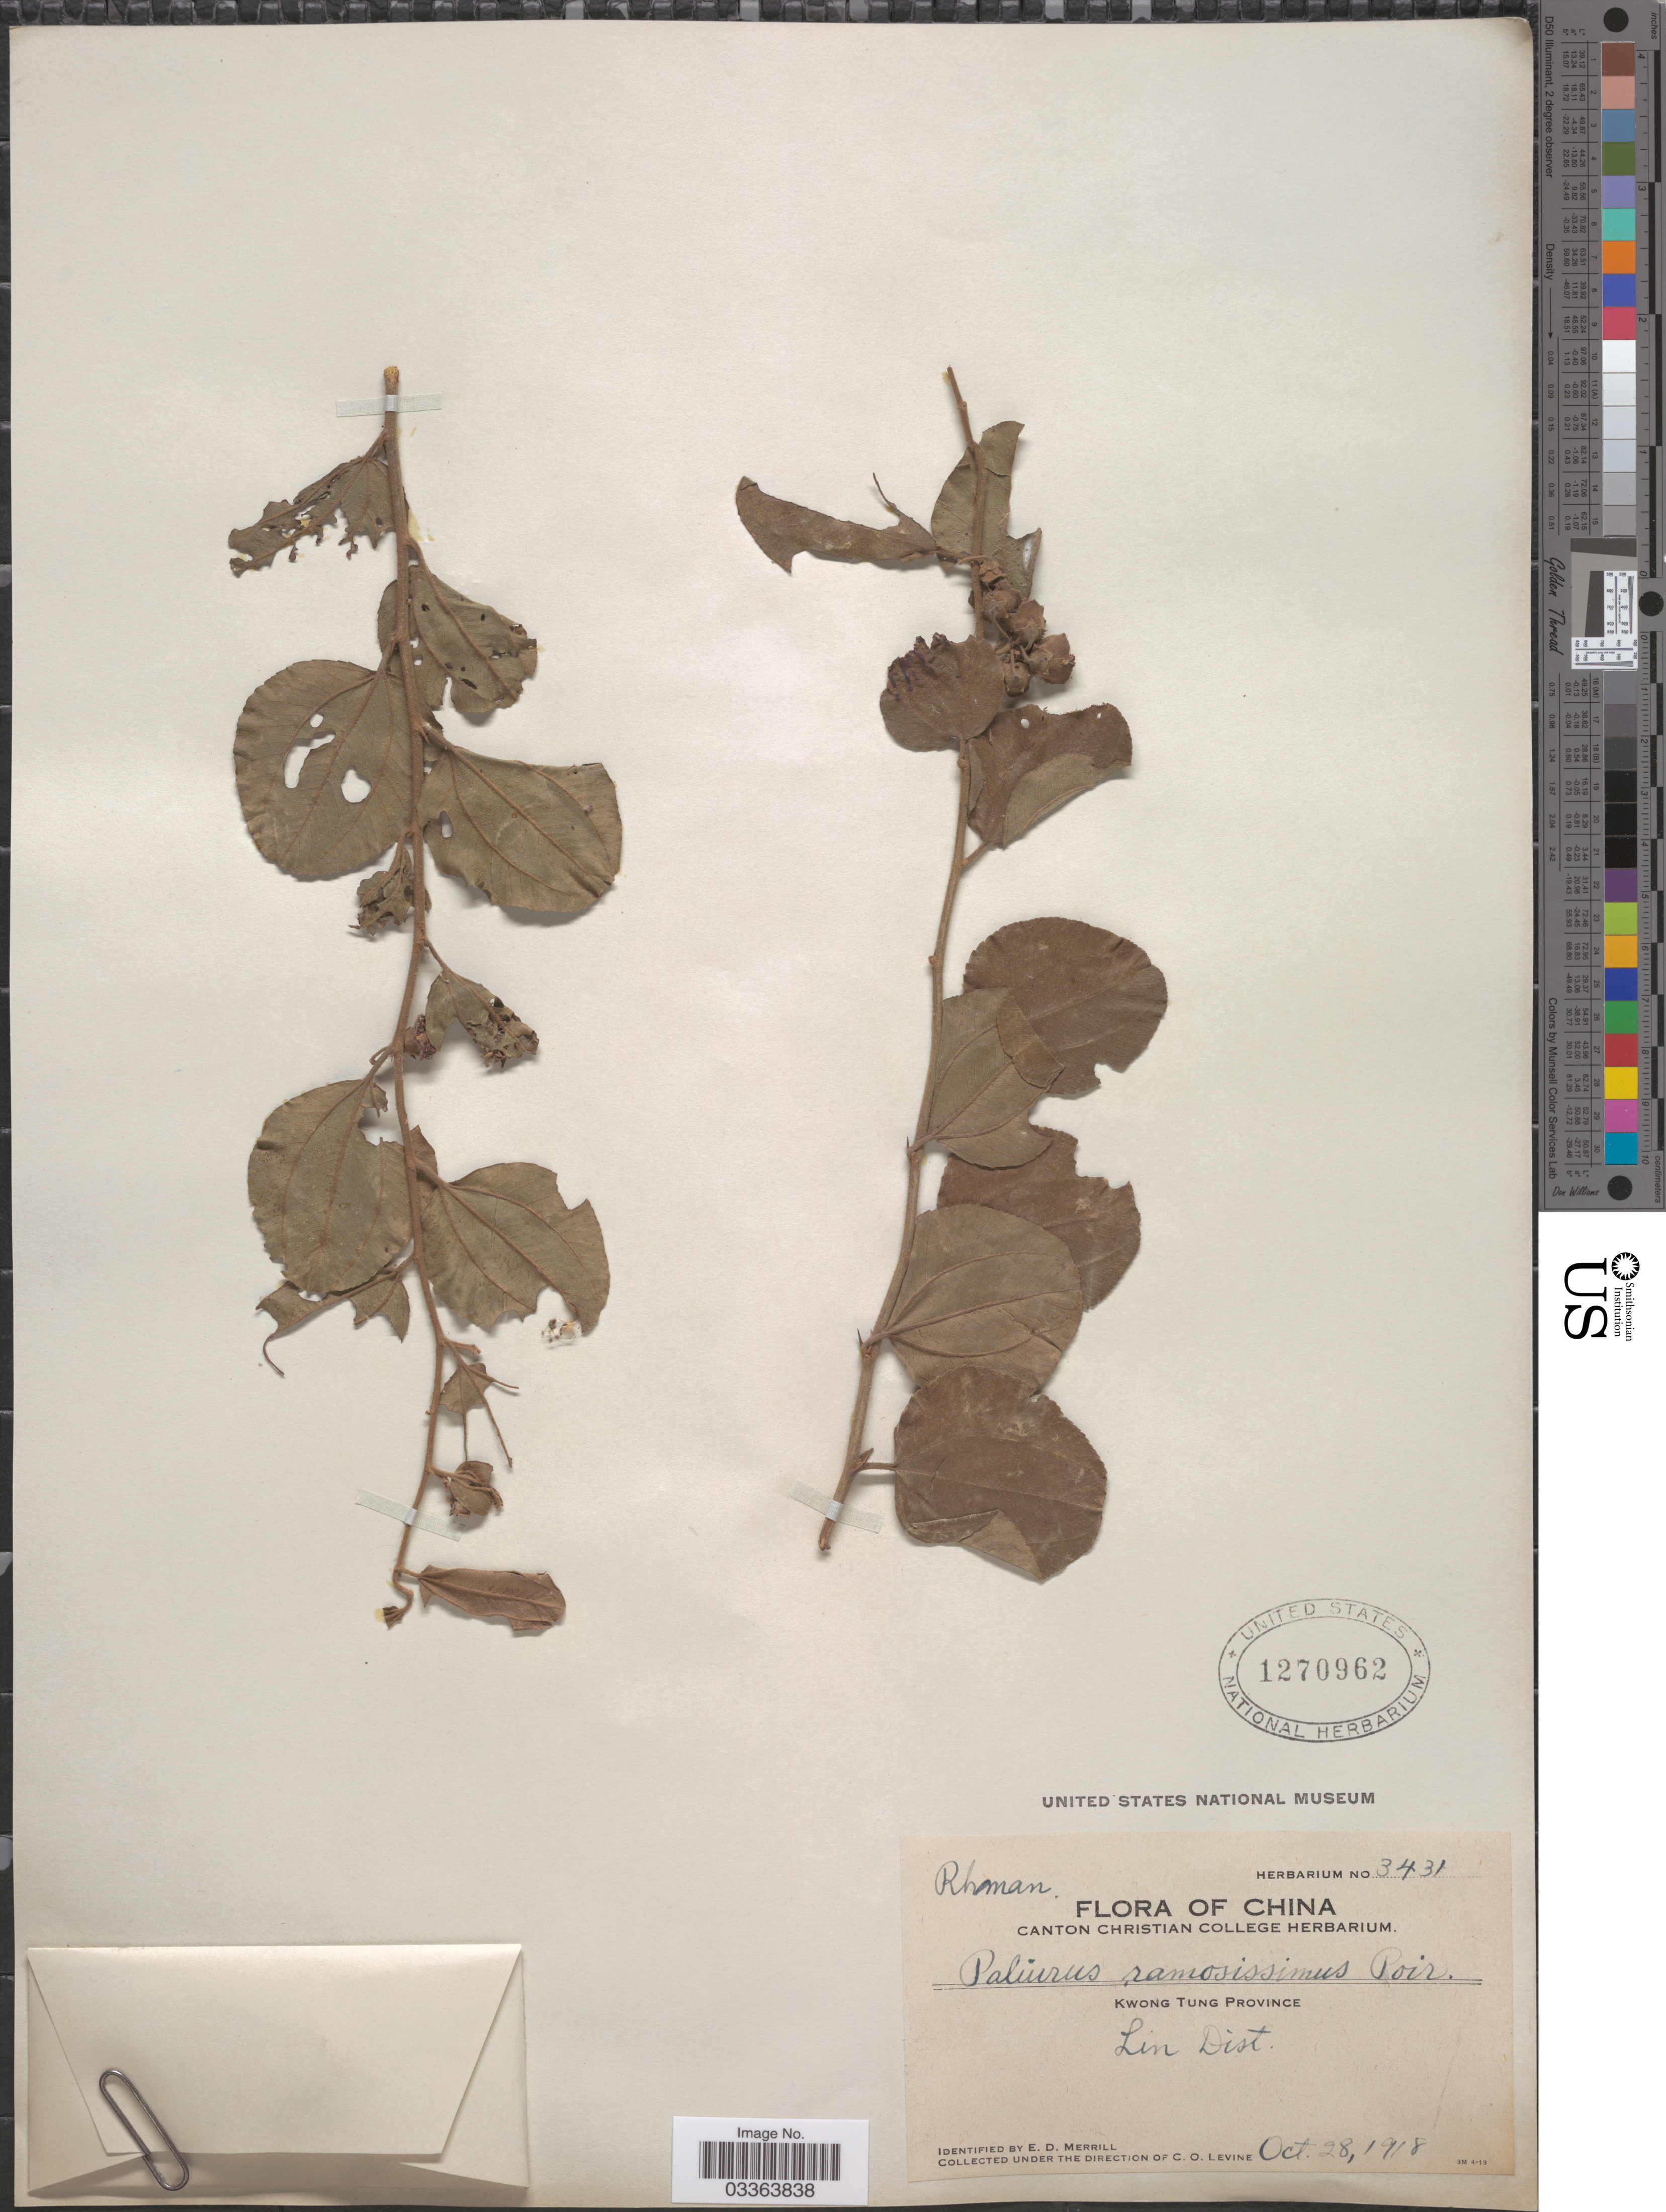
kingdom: Plantae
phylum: Tracheophyta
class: Magnoliopsida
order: Rosales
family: Rhamnaceae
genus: Paliurus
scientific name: Paliurus ramosissimus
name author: (Lour.) Poir.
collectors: C. O. Levine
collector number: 3431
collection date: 1918-10-28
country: China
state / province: Guangdong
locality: Kwong Tung Province. Lin Dist.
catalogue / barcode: US 1270962